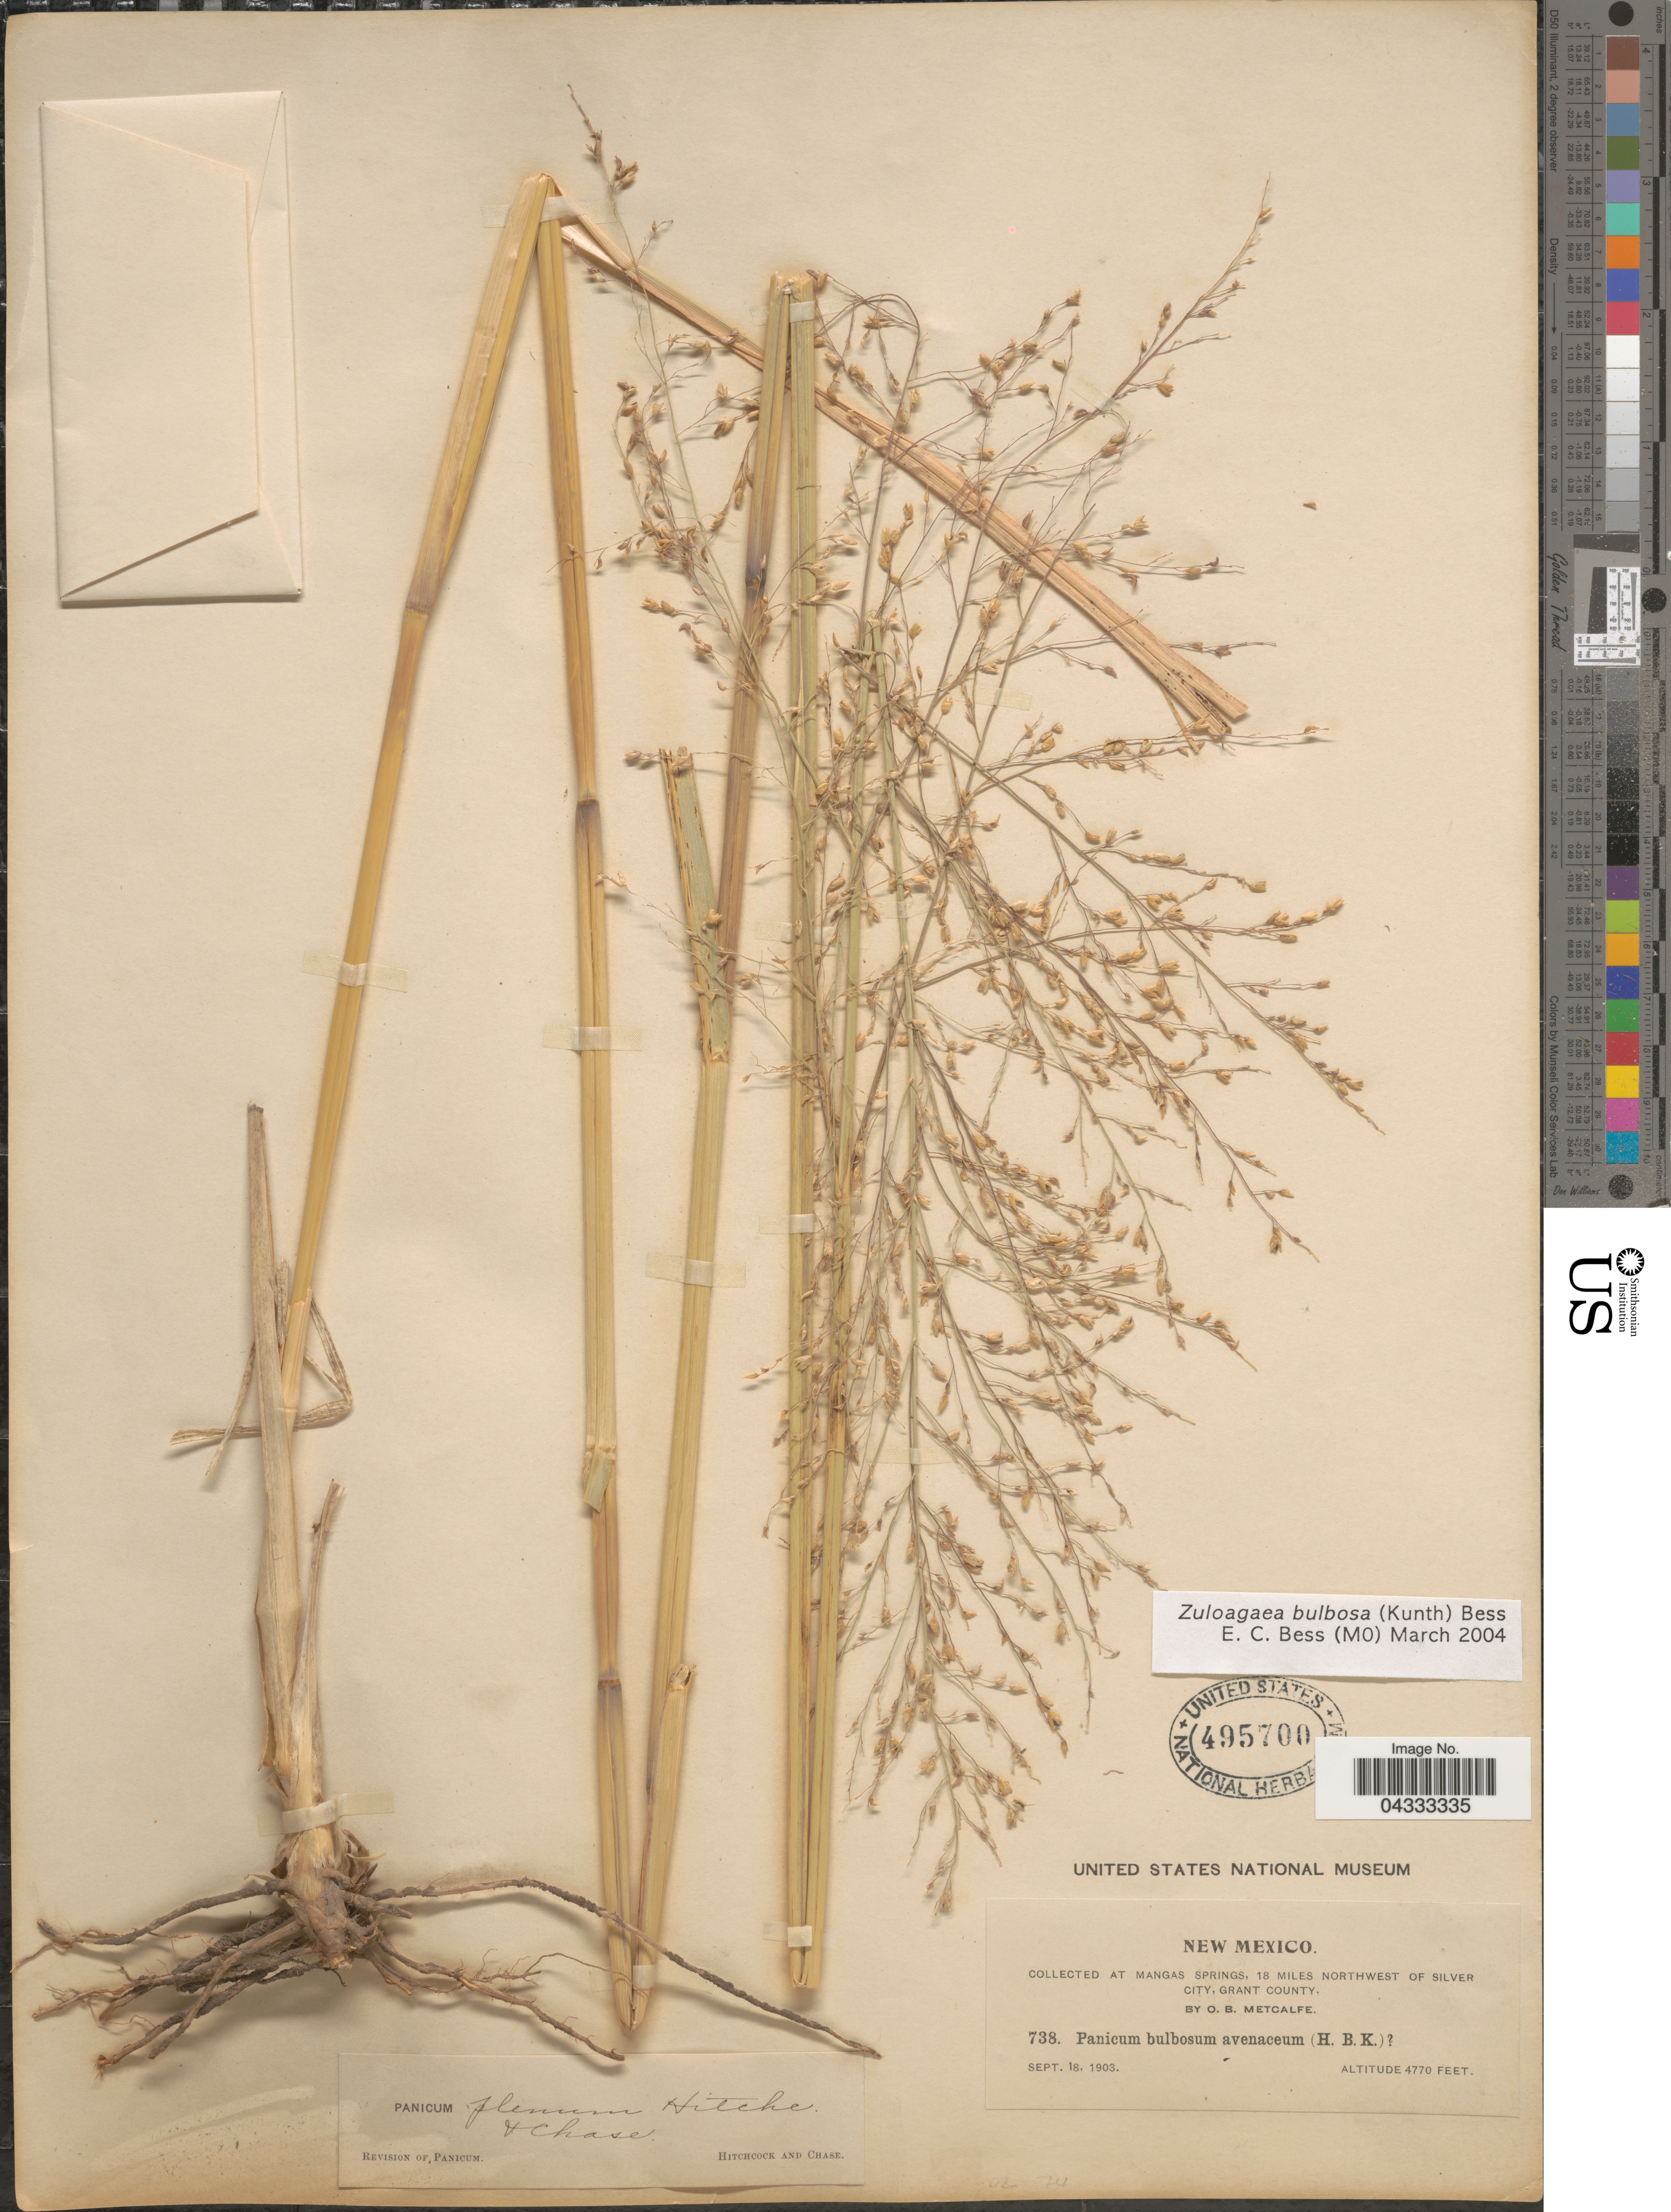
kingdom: Plantae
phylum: Tracheophyta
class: Liliopsida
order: Poales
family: Poaceae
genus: Zuloagaea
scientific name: Zuloagaea bulbosa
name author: (Kunth) E. Bess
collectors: O. B. Metcalfe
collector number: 738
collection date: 1903-09-18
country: United States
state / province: New Mexico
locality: At Mangas Springs, 18 miles northwest of Silver City, Grant County.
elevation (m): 1454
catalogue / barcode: US 495700